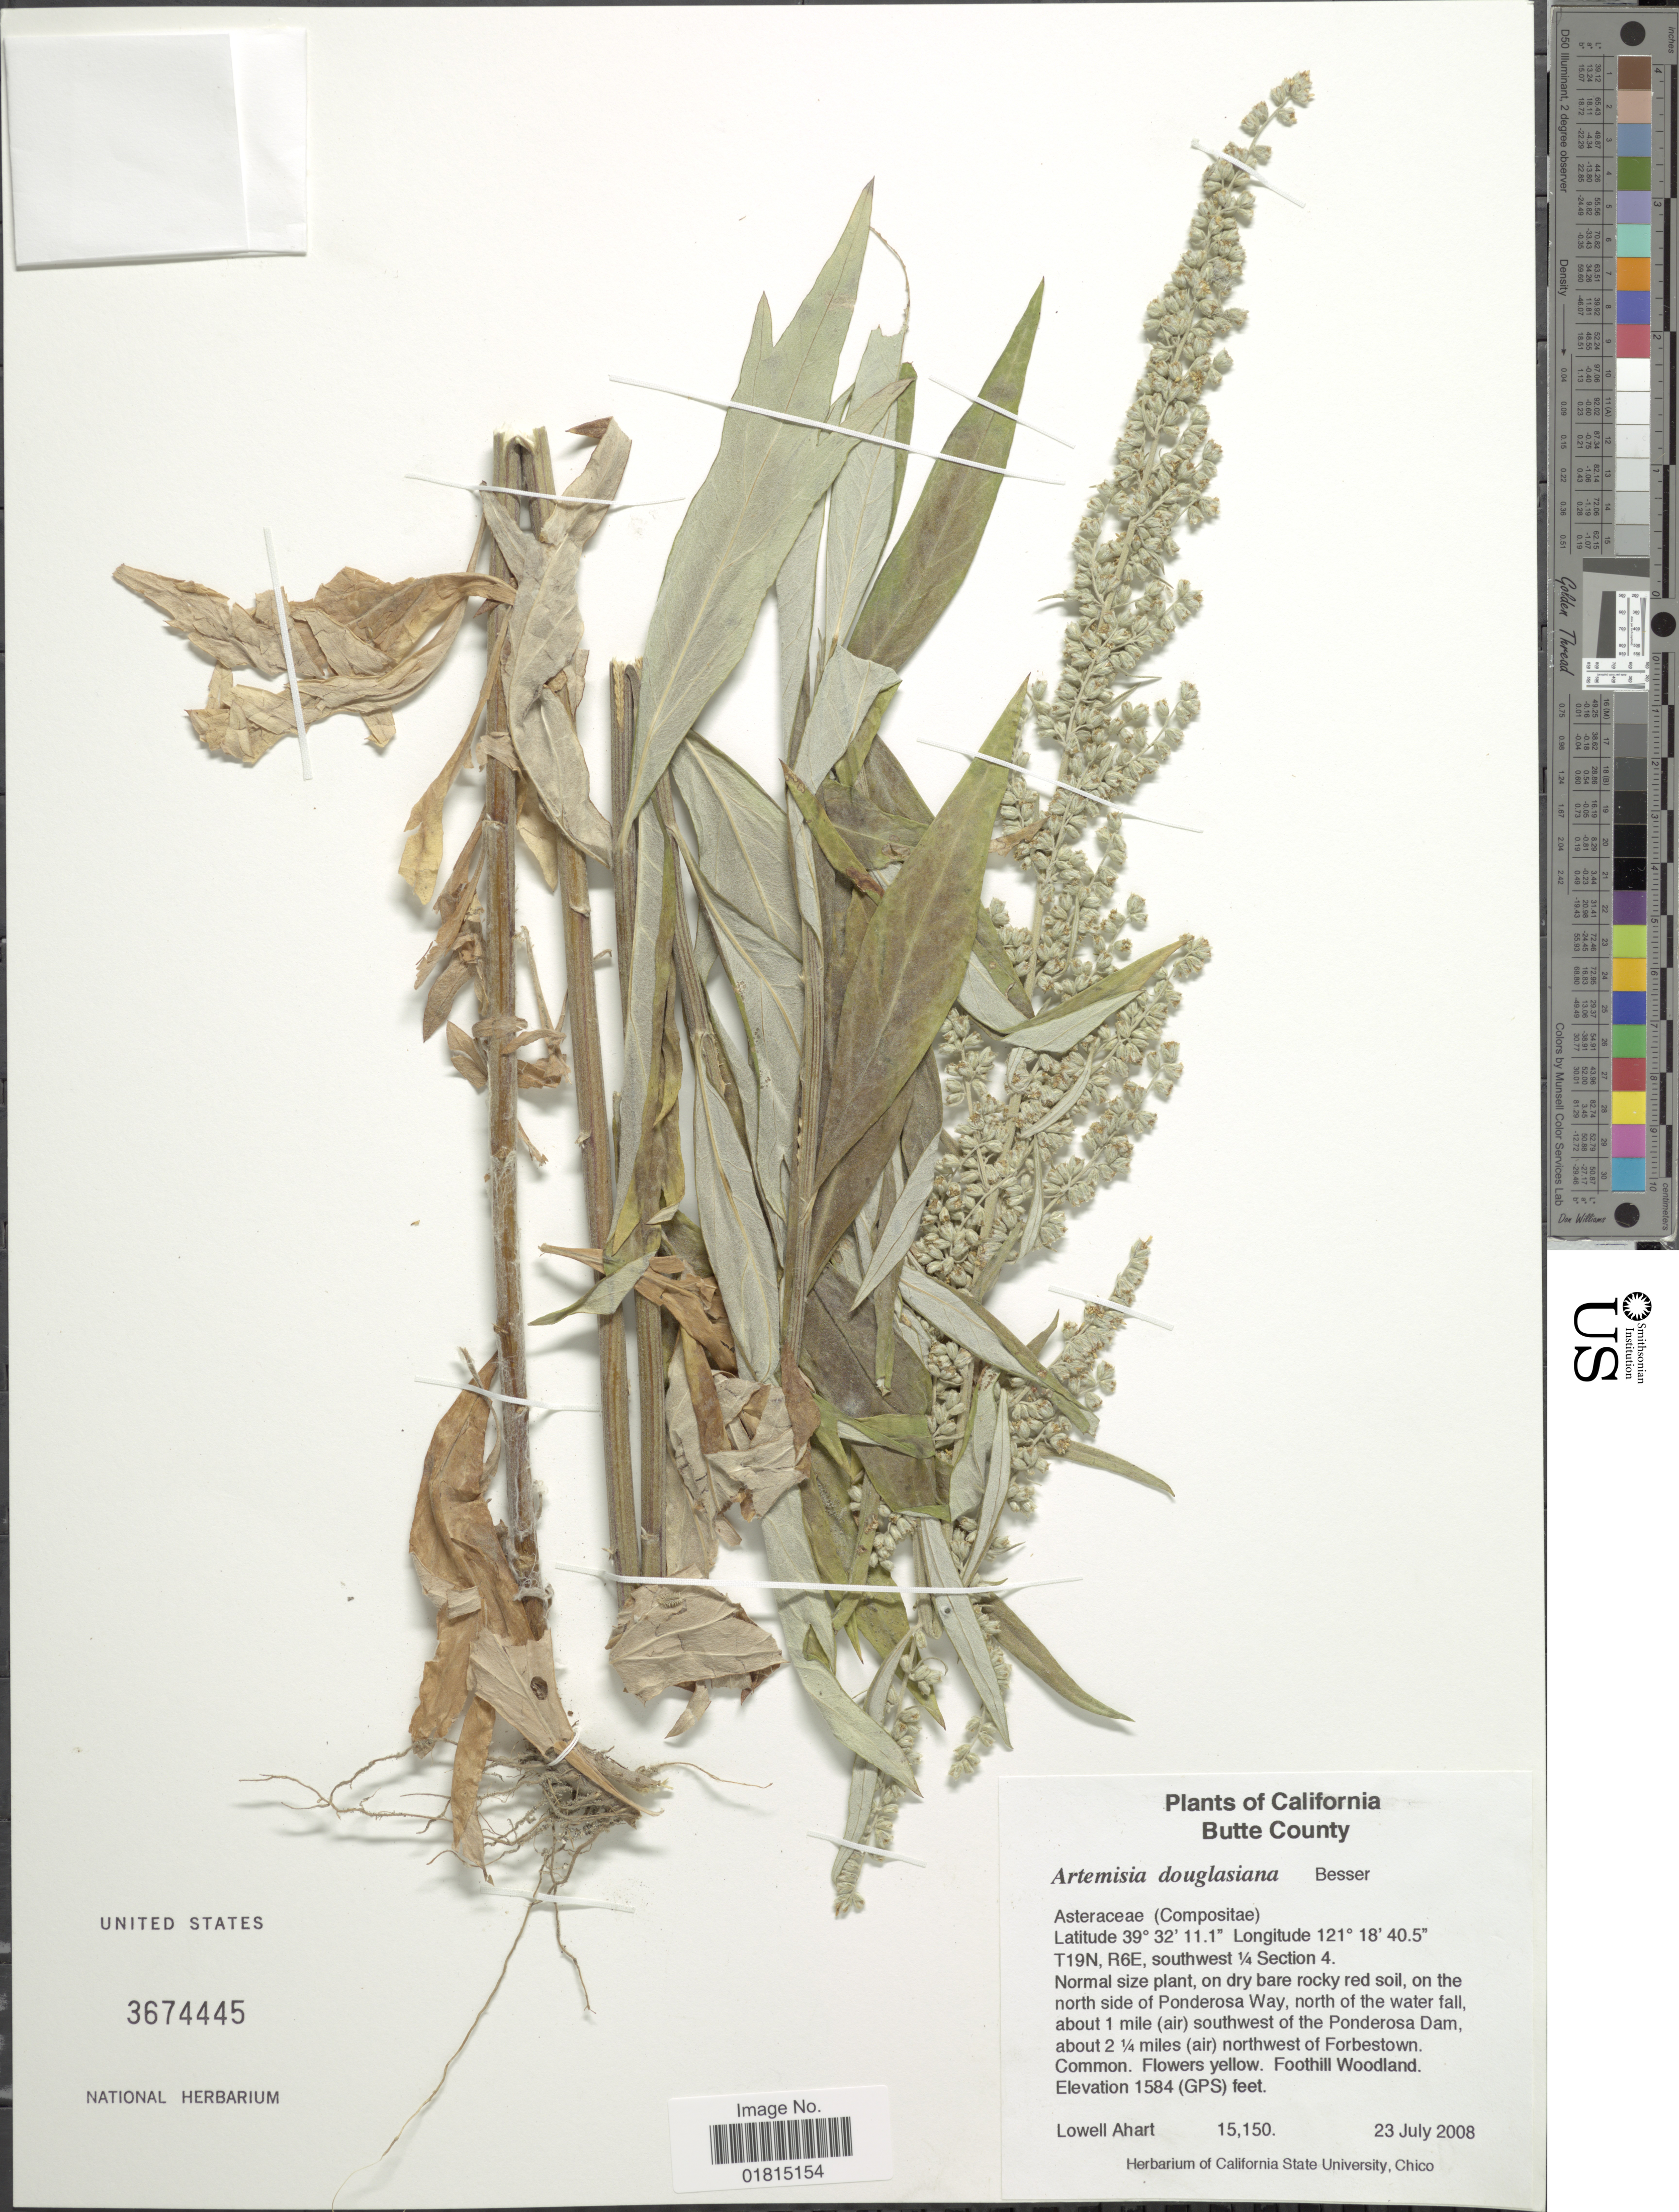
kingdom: Plantae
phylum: Tracheophyta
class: Magnoliopsida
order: Asterales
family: Asteraceae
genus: Artemisia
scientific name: Artemisia douglasiana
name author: Besser ex Hook.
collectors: L. Ahart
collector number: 15150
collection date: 2008-07-23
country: United States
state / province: California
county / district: Butte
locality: Butte County. T19N, R6E, southwest ¼ Section 4. On the north side of Ponderosa Way, north of the water fall, about 1 mile (air) southwest of the Ponderosa Dam, about 2 ¼ miles (air) northwest of Forbestown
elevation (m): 483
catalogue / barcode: US 3674445